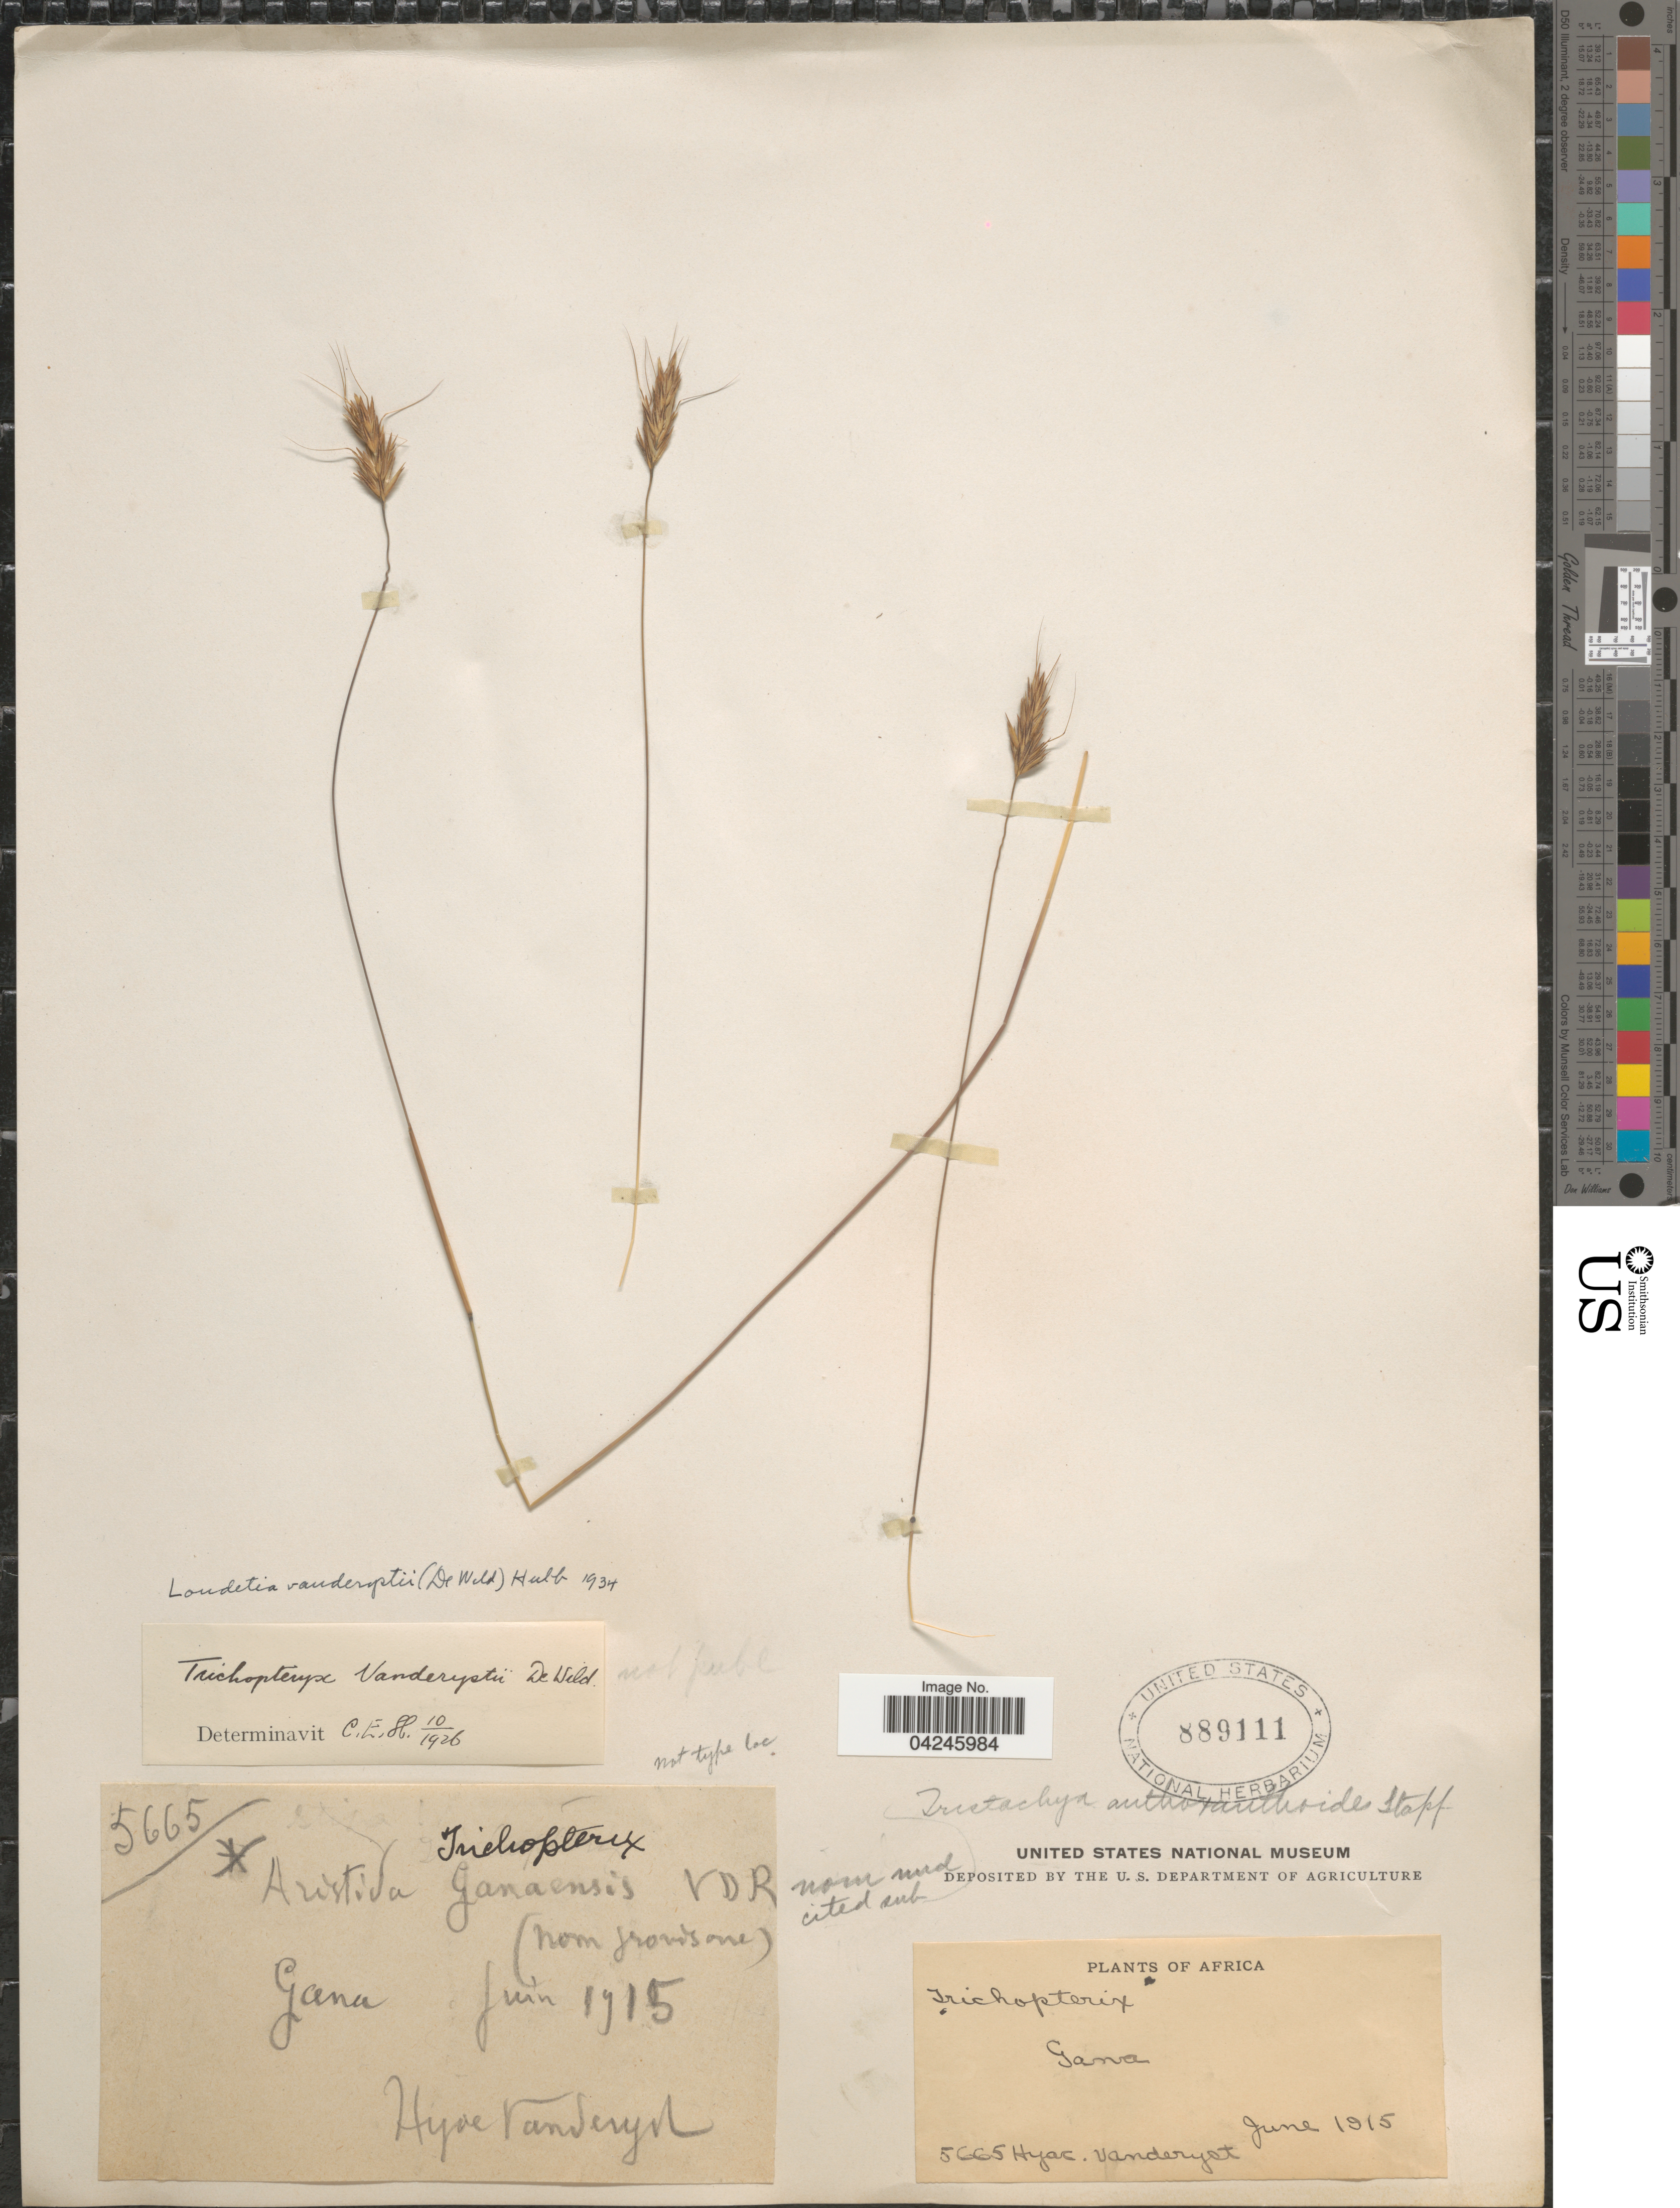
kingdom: Plantae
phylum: Tracheophyta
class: Liliopsida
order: Poales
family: Poaceae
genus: Loudetia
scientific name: Loudetia vanderystii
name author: (De Wild.) C. E. Hubb.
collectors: H. J. R. Vanderyst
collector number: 5665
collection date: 1915-06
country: Ghana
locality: Gana.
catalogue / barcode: US 889111